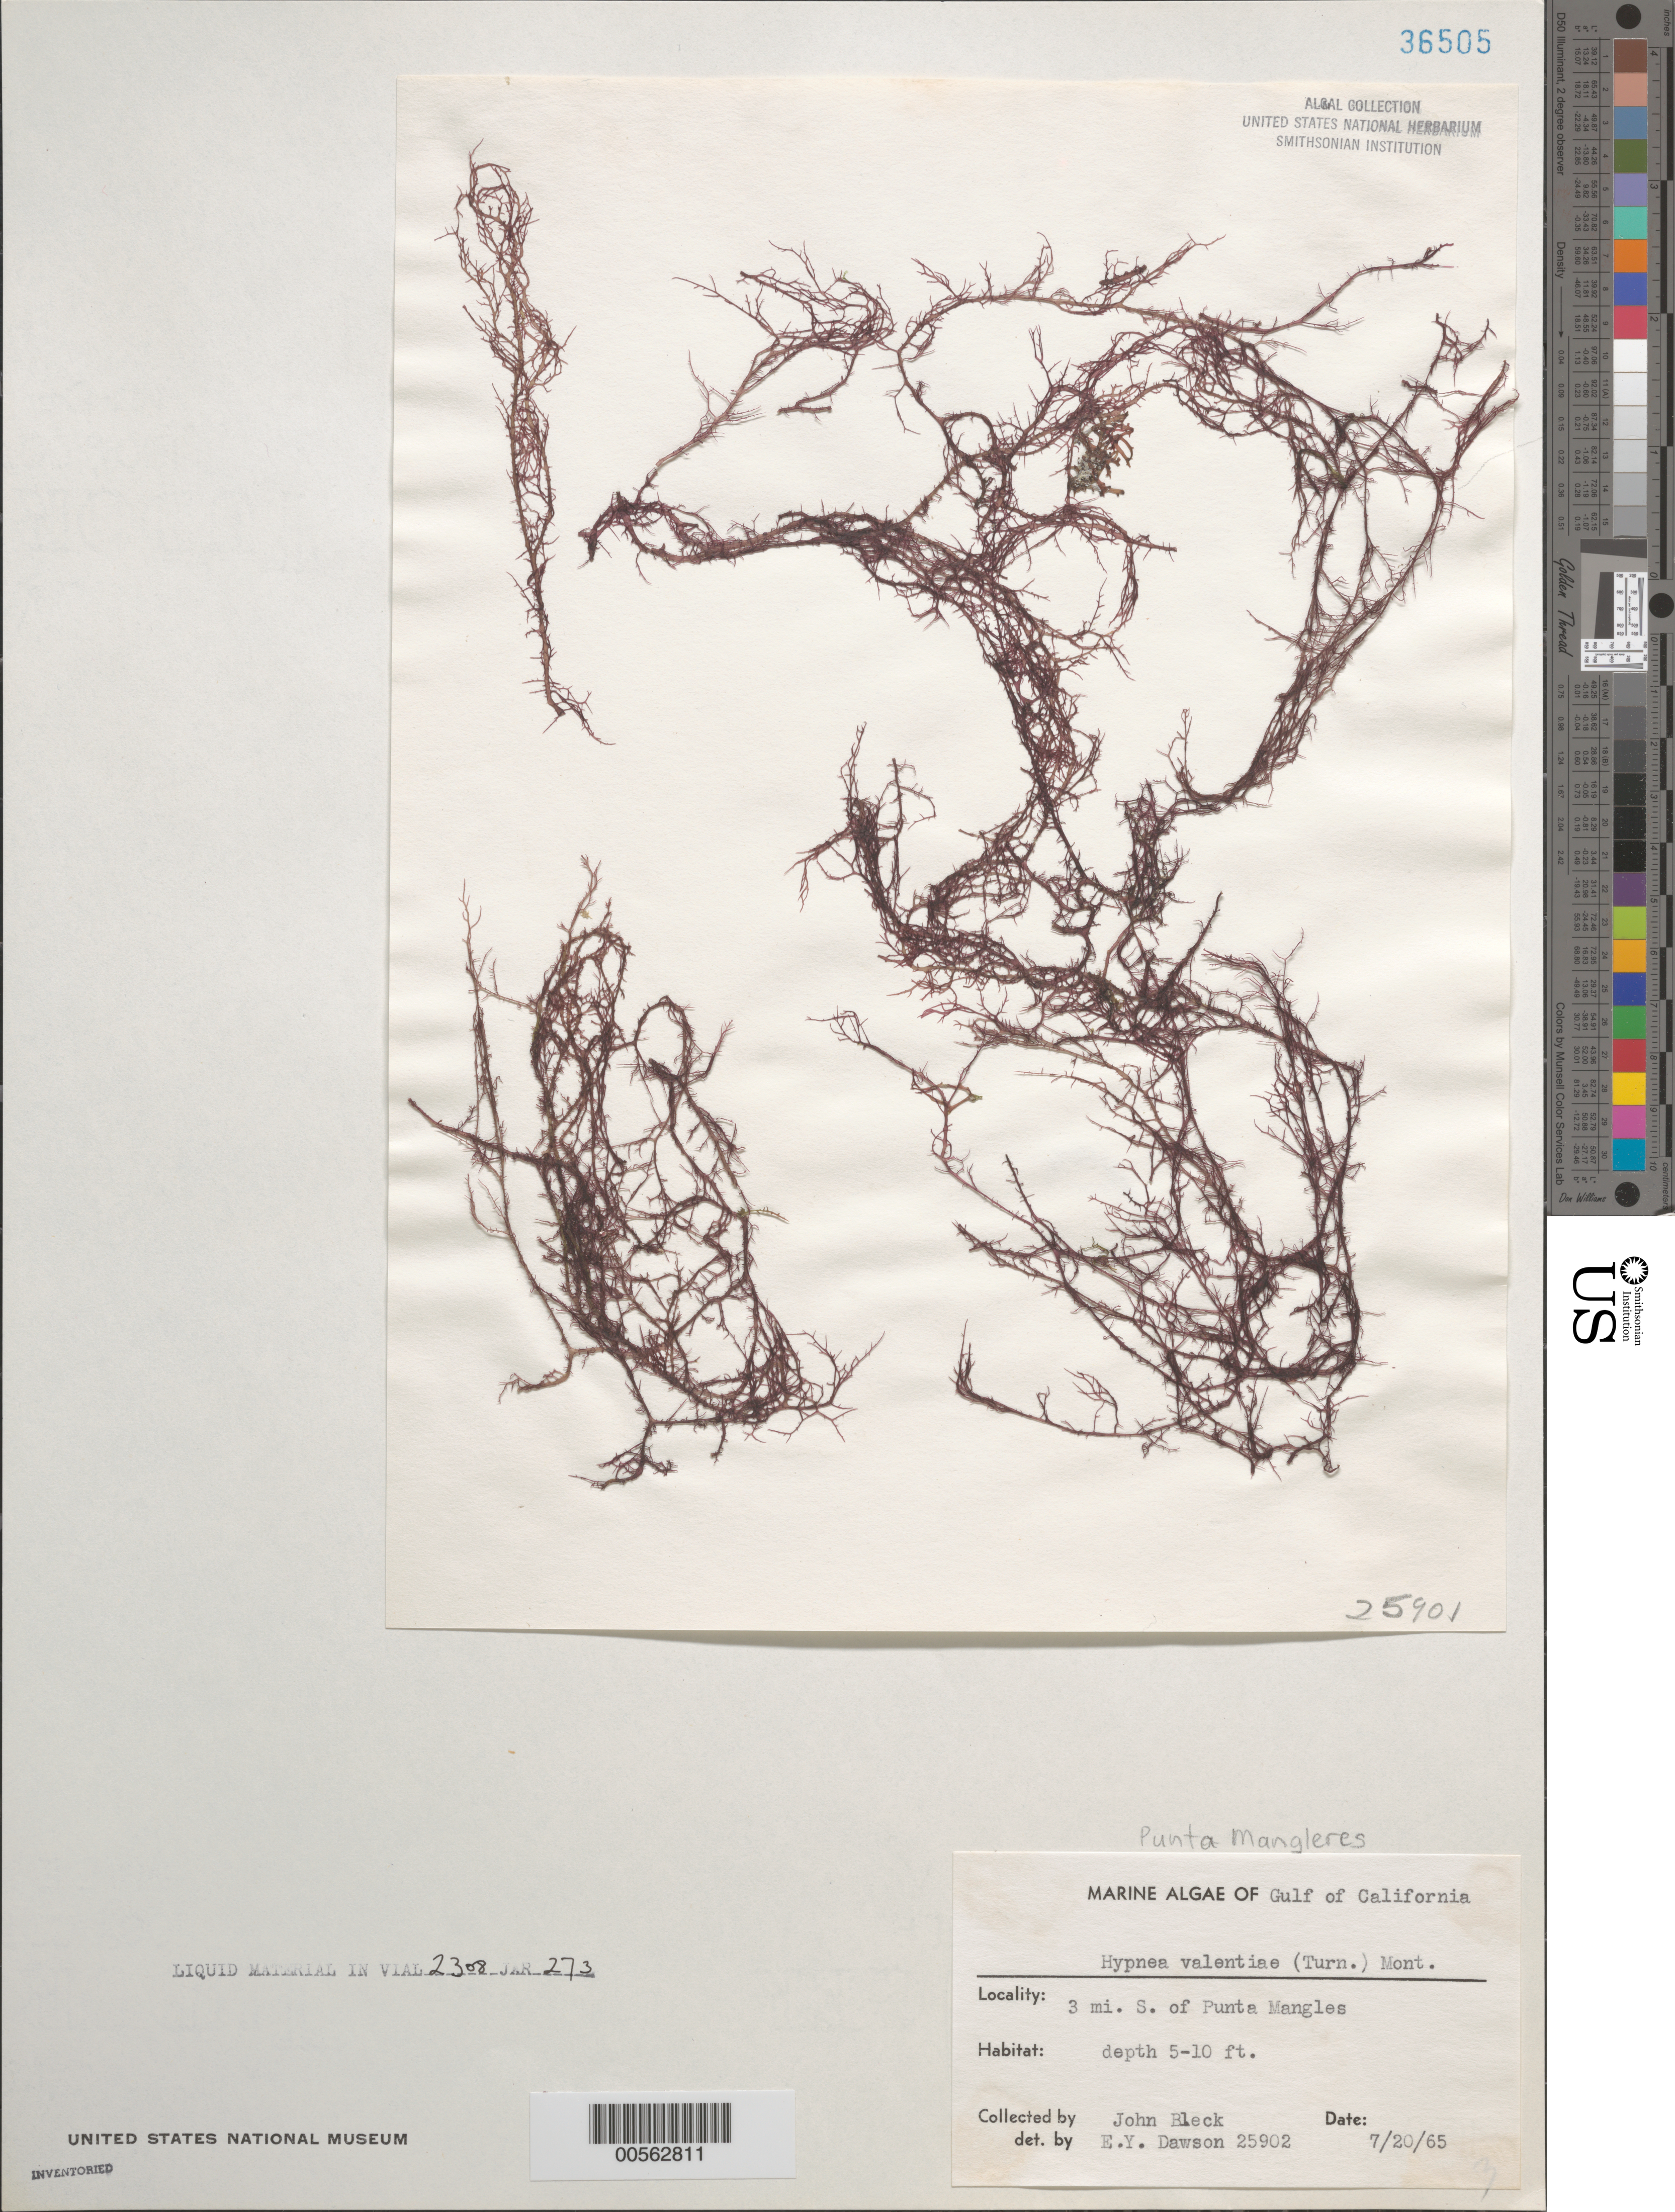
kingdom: Plantae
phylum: Rhodophyta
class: Florideophyceae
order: Gigartinales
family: Cystocloniaceae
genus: Hypnea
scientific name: Hypnea valentiae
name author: (Turner) Mont.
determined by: Dawson, E. Y.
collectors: J. Bleck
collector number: EYD 25902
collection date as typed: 20 Jul 1965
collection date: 1965-07-20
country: Mexico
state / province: Baja California Sur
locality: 3 miles south of Punta Mangleres (Punta Mangles)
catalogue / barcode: US 36505